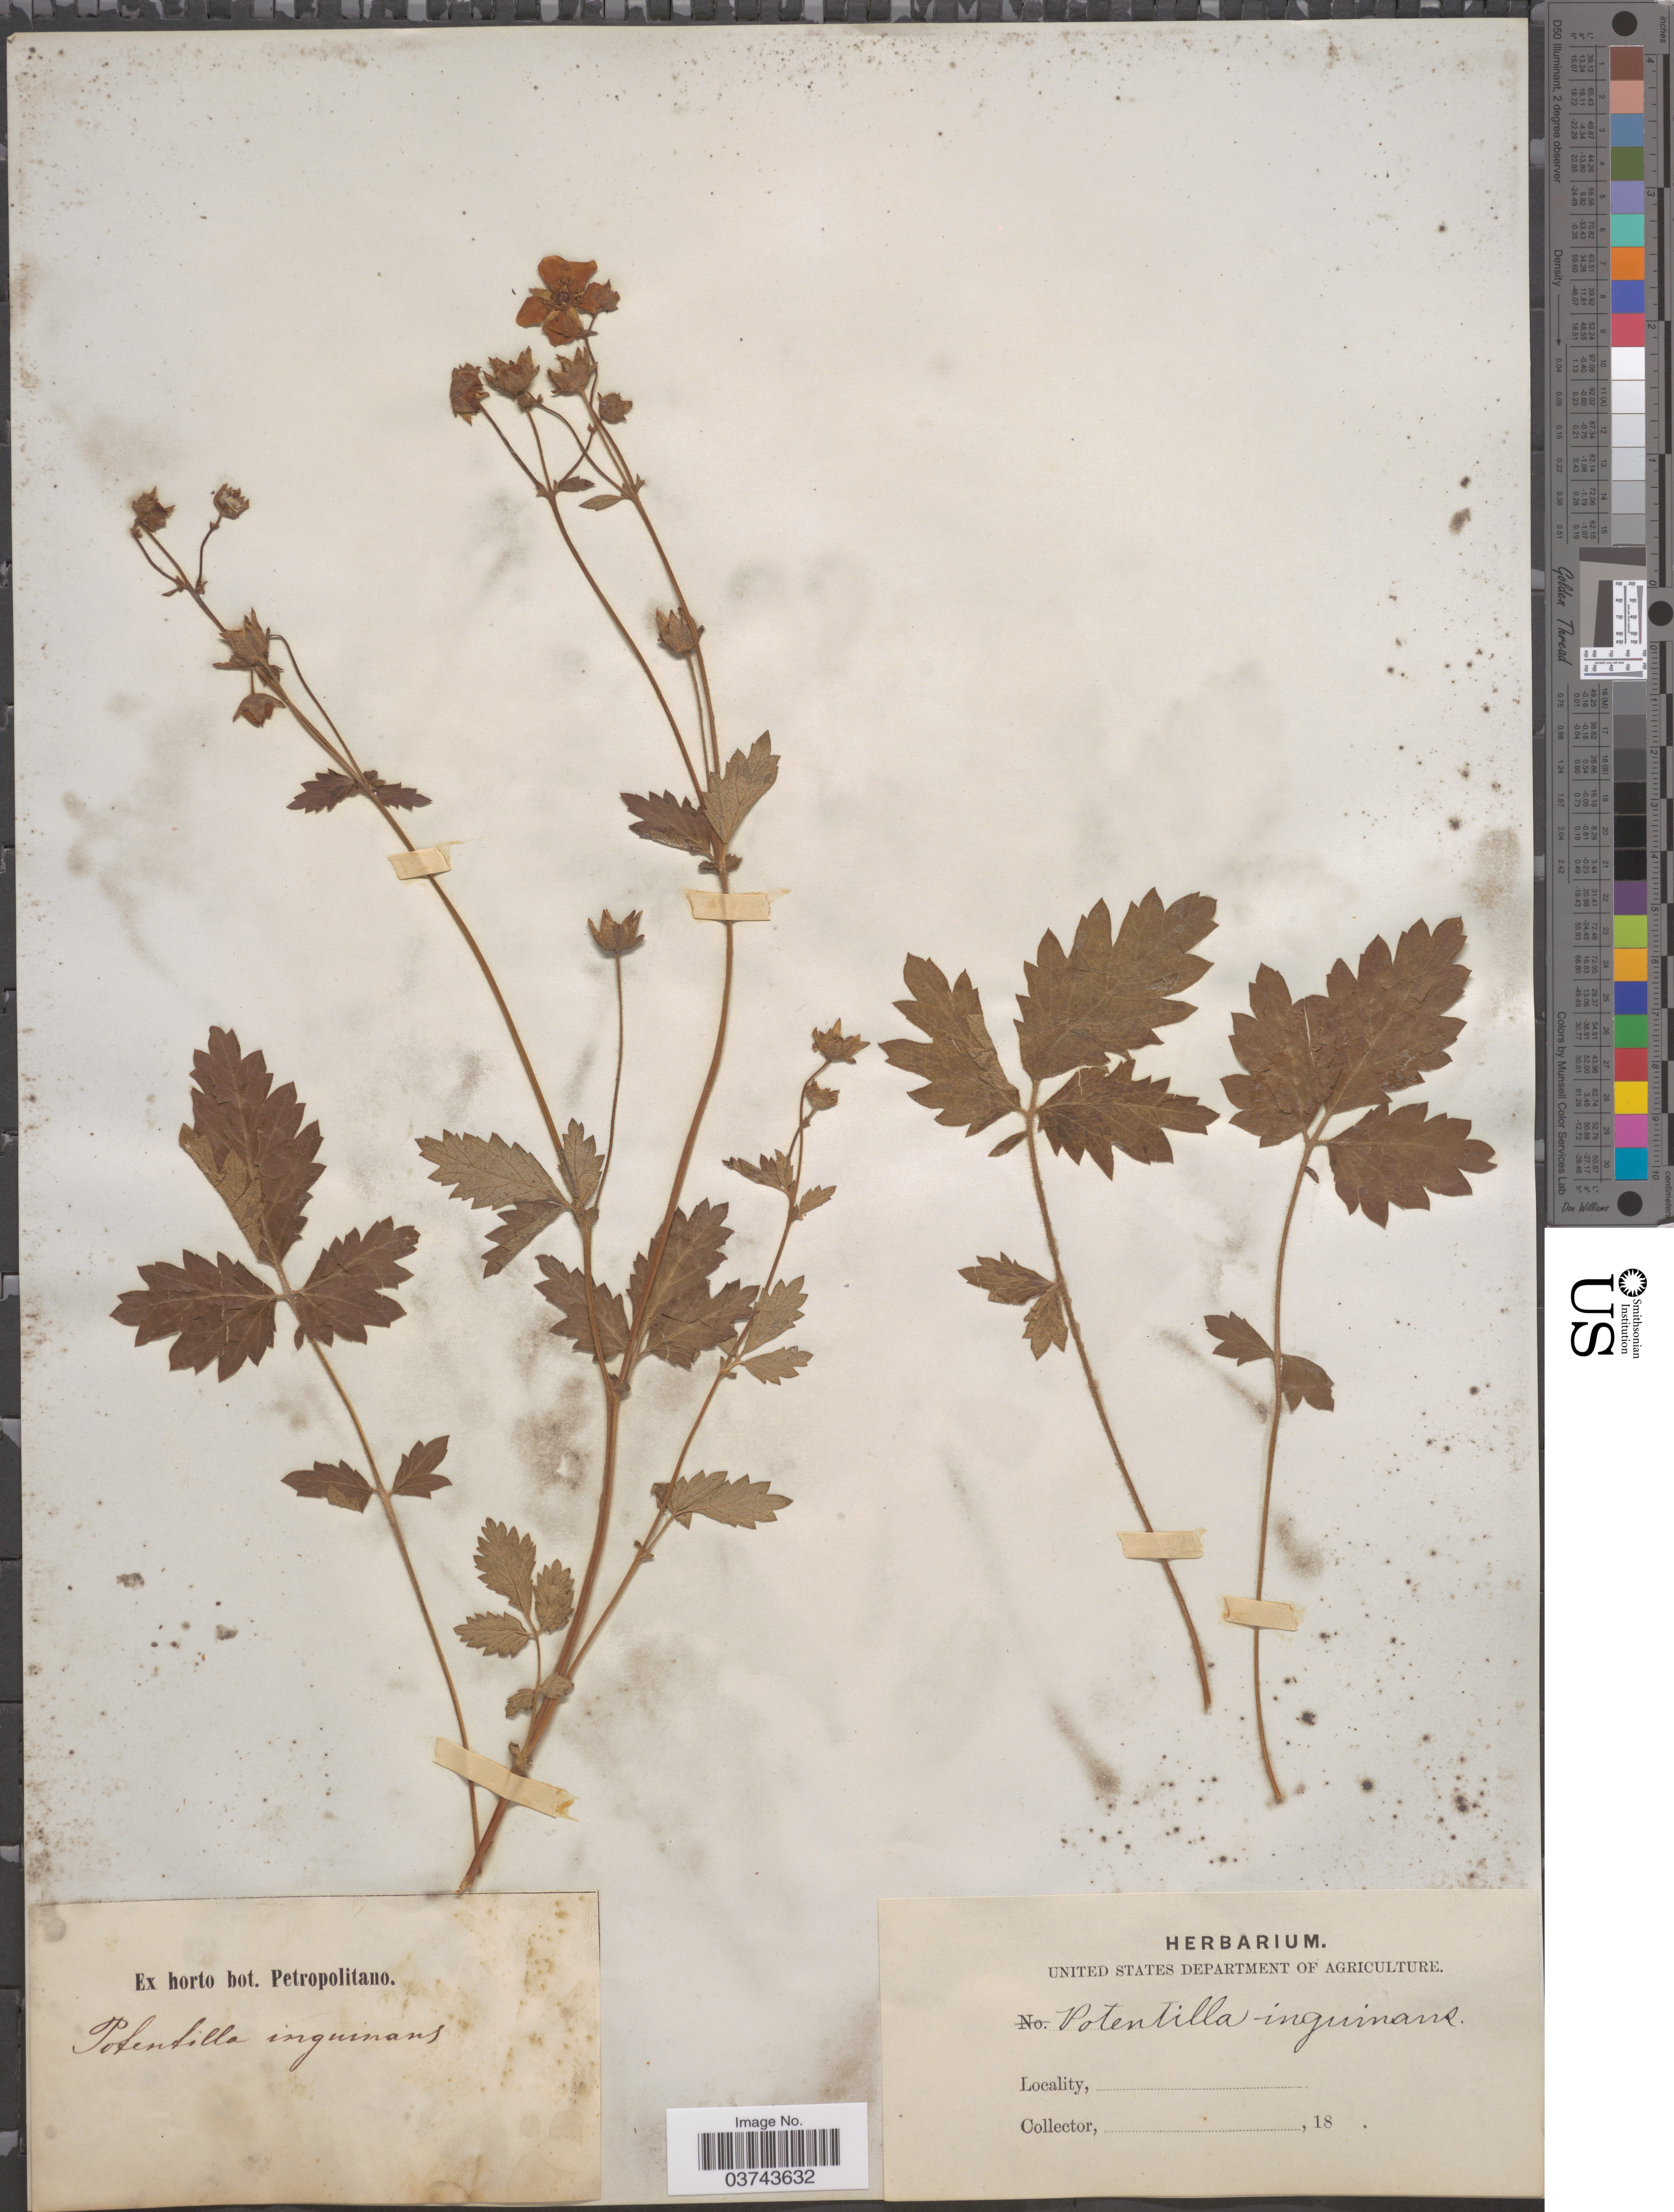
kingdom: Plantae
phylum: Tracheophyta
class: Magnoliopsida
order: Rosales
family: Rosaceae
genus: Drymocallis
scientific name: Drymocallis inquinans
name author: (Turcz.) Soják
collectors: ex Horto Bot. Petropolitano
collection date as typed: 18